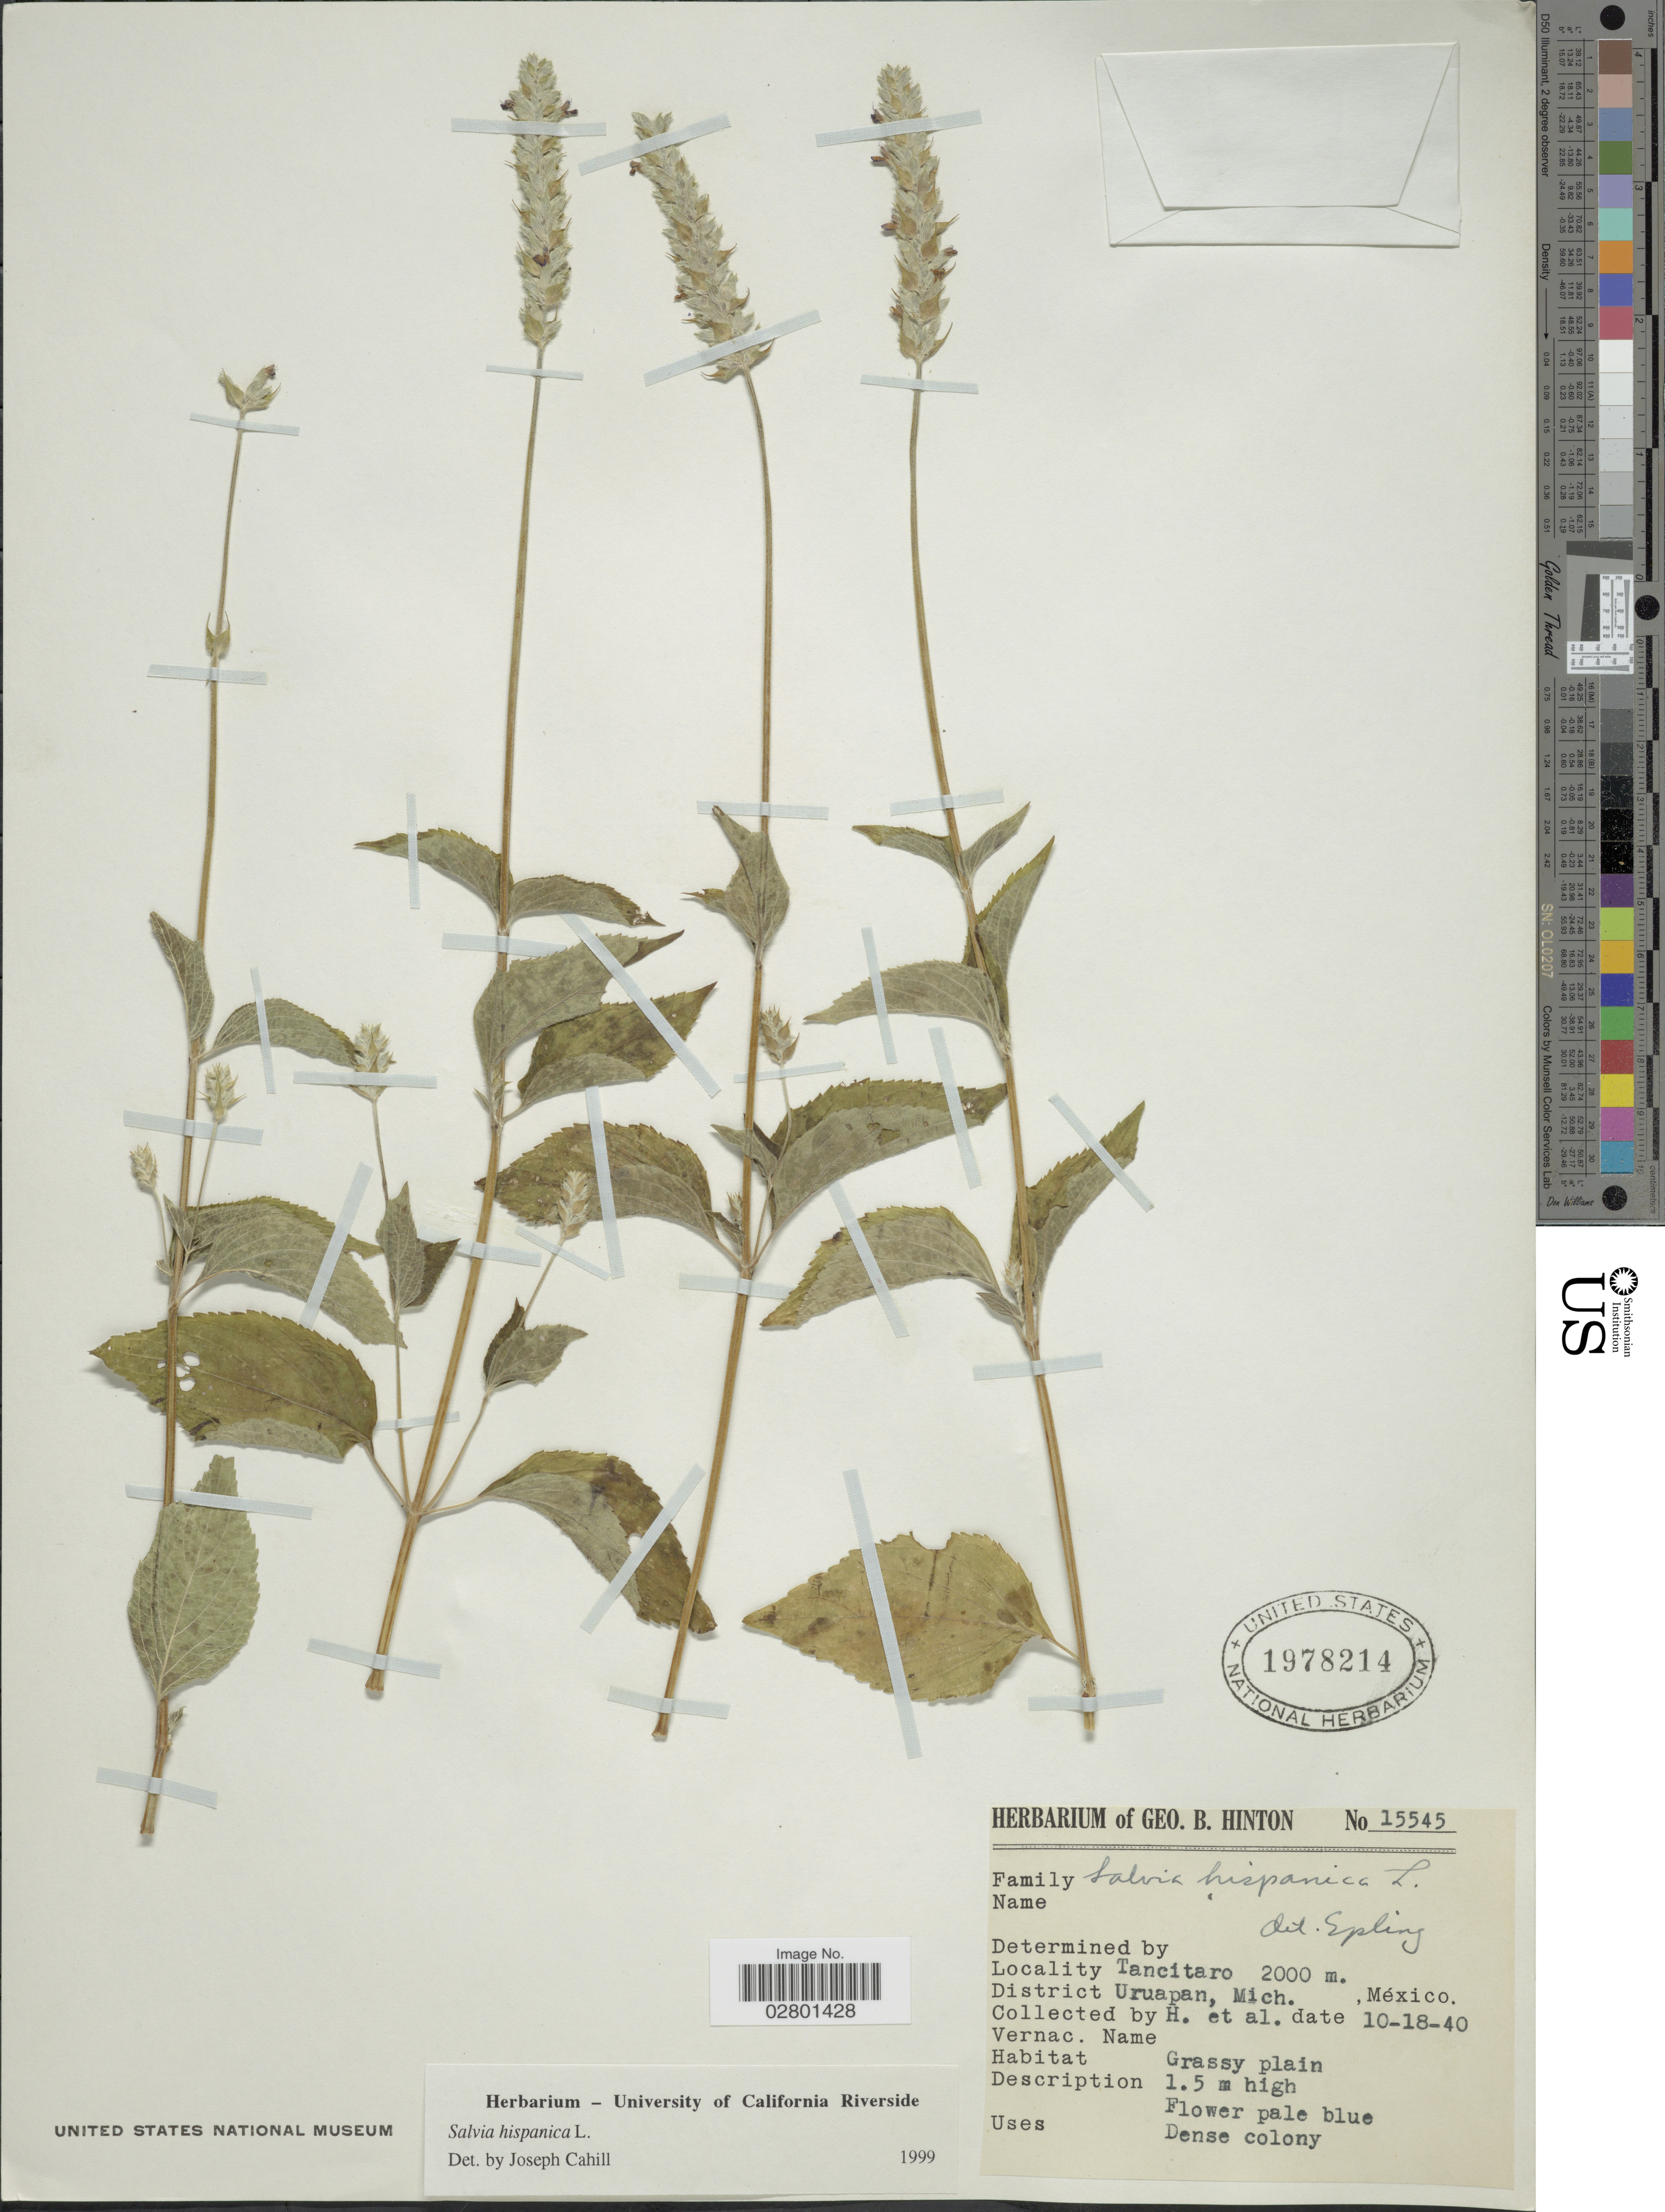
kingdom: Plantae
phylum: Tracheophyta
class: Magnoliopsida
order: Lamiales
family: Lamiaceae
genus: Salvia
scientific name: Salvia hispanica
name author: L.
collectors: G. B. Hinton & et al.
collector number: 15545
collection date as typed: Transcribed d/m/y: 18/10/40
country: Mexico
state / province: Michoacán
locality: Tancitaro, District Uruapan, Mich.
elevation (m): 2000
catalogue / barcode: US 1978214